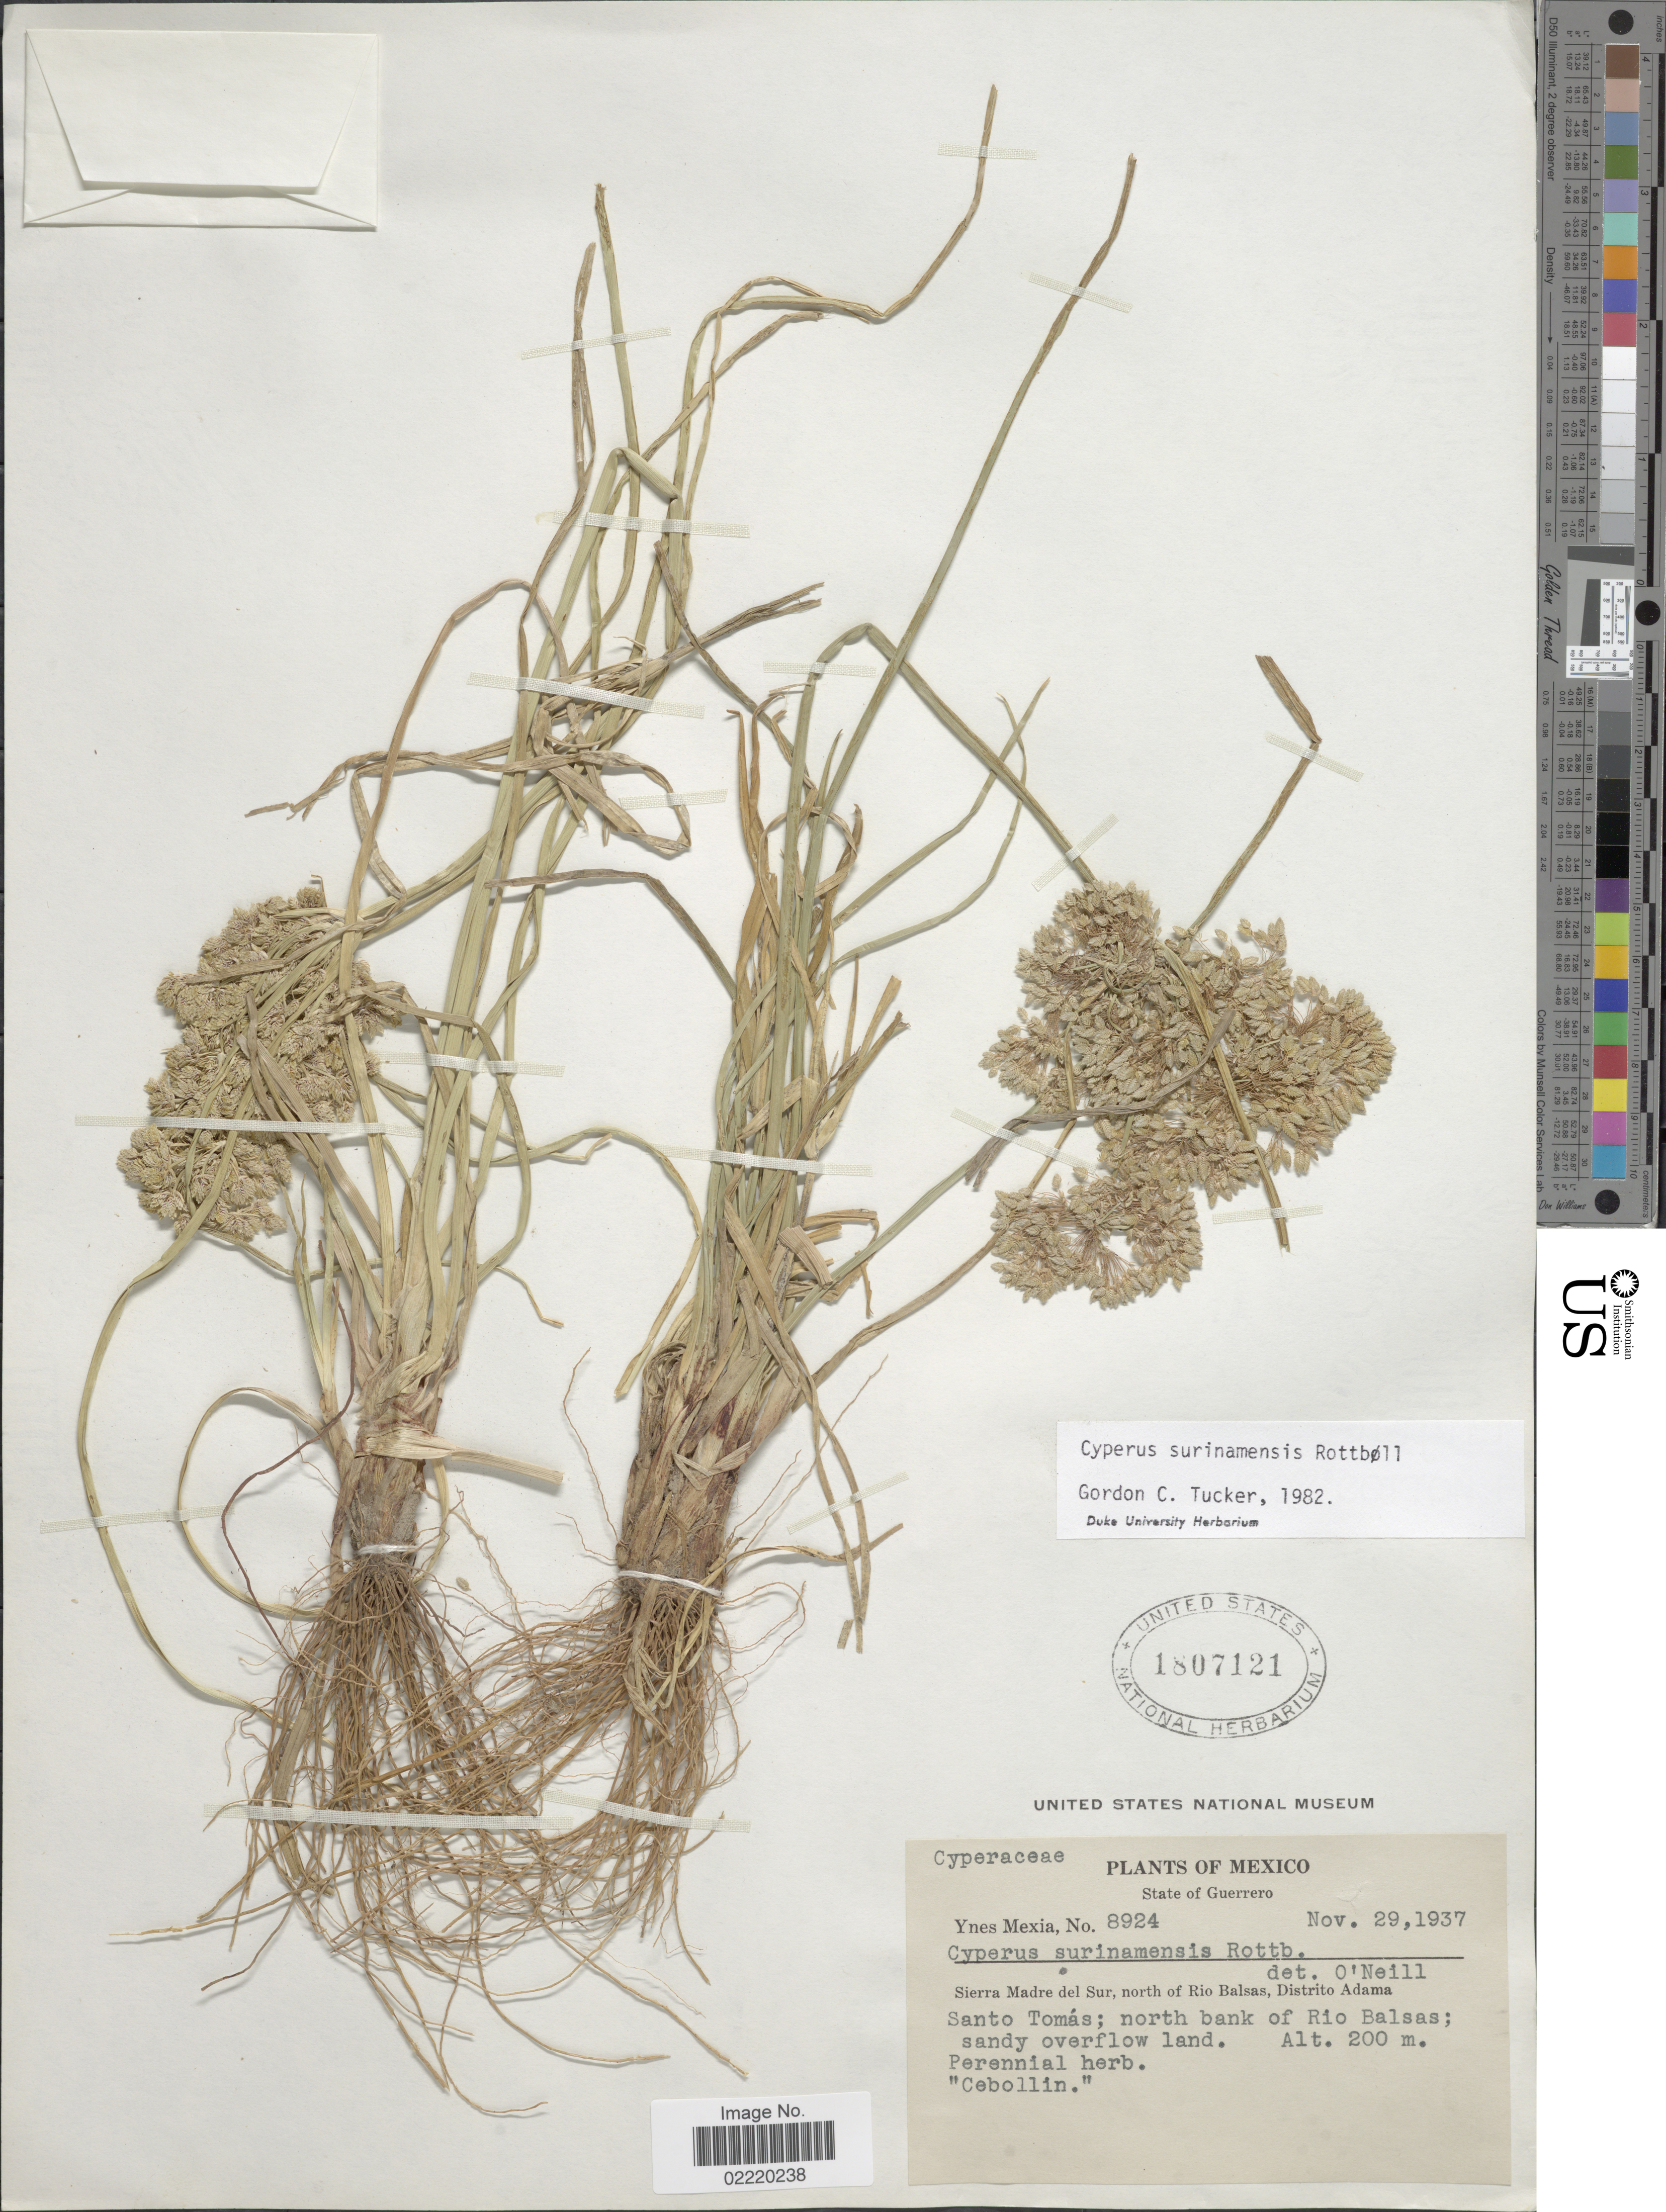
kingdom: Plantae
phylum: Tracheophyta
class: Liliopsida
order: Poales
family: Cyperaceae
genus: Cyperus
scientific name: Cyperus surinamensis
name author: Rottb.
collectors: Y. Mexia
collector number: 8924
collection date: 1937-11-29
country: Mexico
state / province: Guerrero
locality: Sierra Madre del Sur, north of Rio Balsas, Distrito Adama, Santo Tomas; north bank of Rio Balsas.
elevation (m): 200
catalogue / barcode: US 1807121